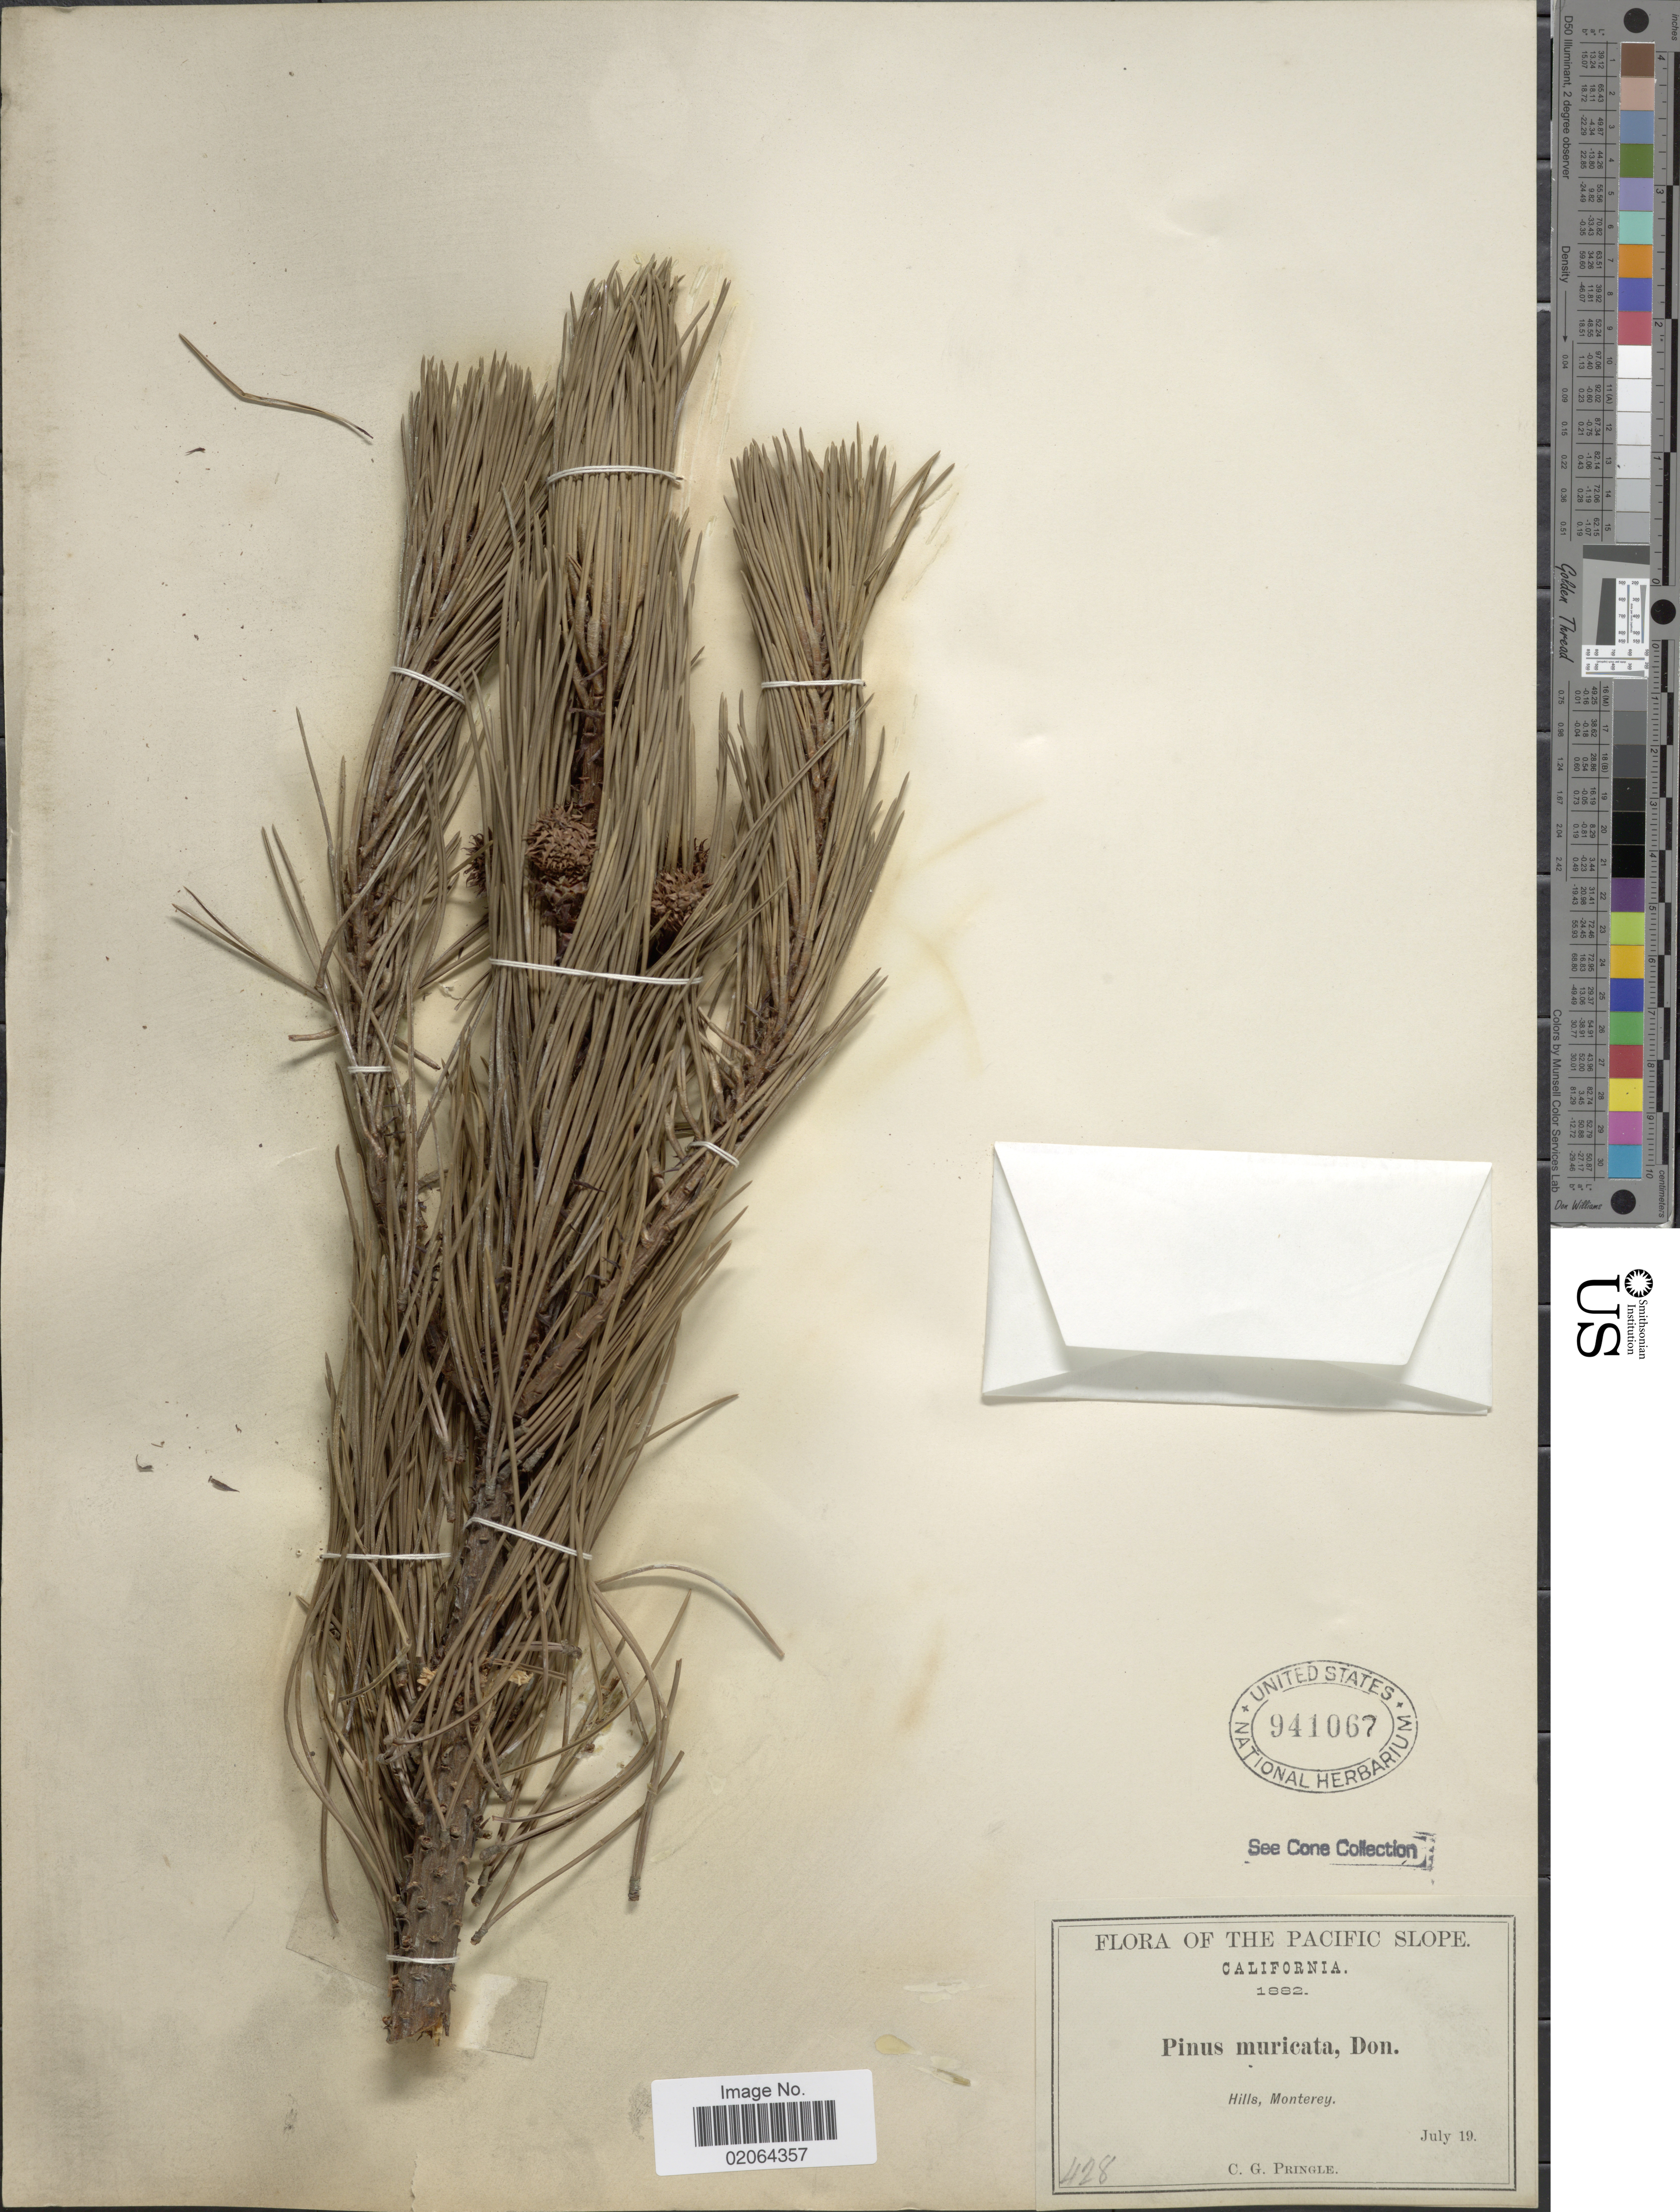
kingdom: Plantae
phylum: Tracheophyta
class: Pinopsida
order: Pinales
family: Pinaceae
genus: Pinus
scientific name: Pinus muricata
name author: D. Don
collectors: C. G. Pringle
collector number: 428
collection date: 1882-07-19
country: United States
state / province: California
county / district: Monterey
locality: California, Monterey. Pacific Slope.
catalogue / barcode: US 941067